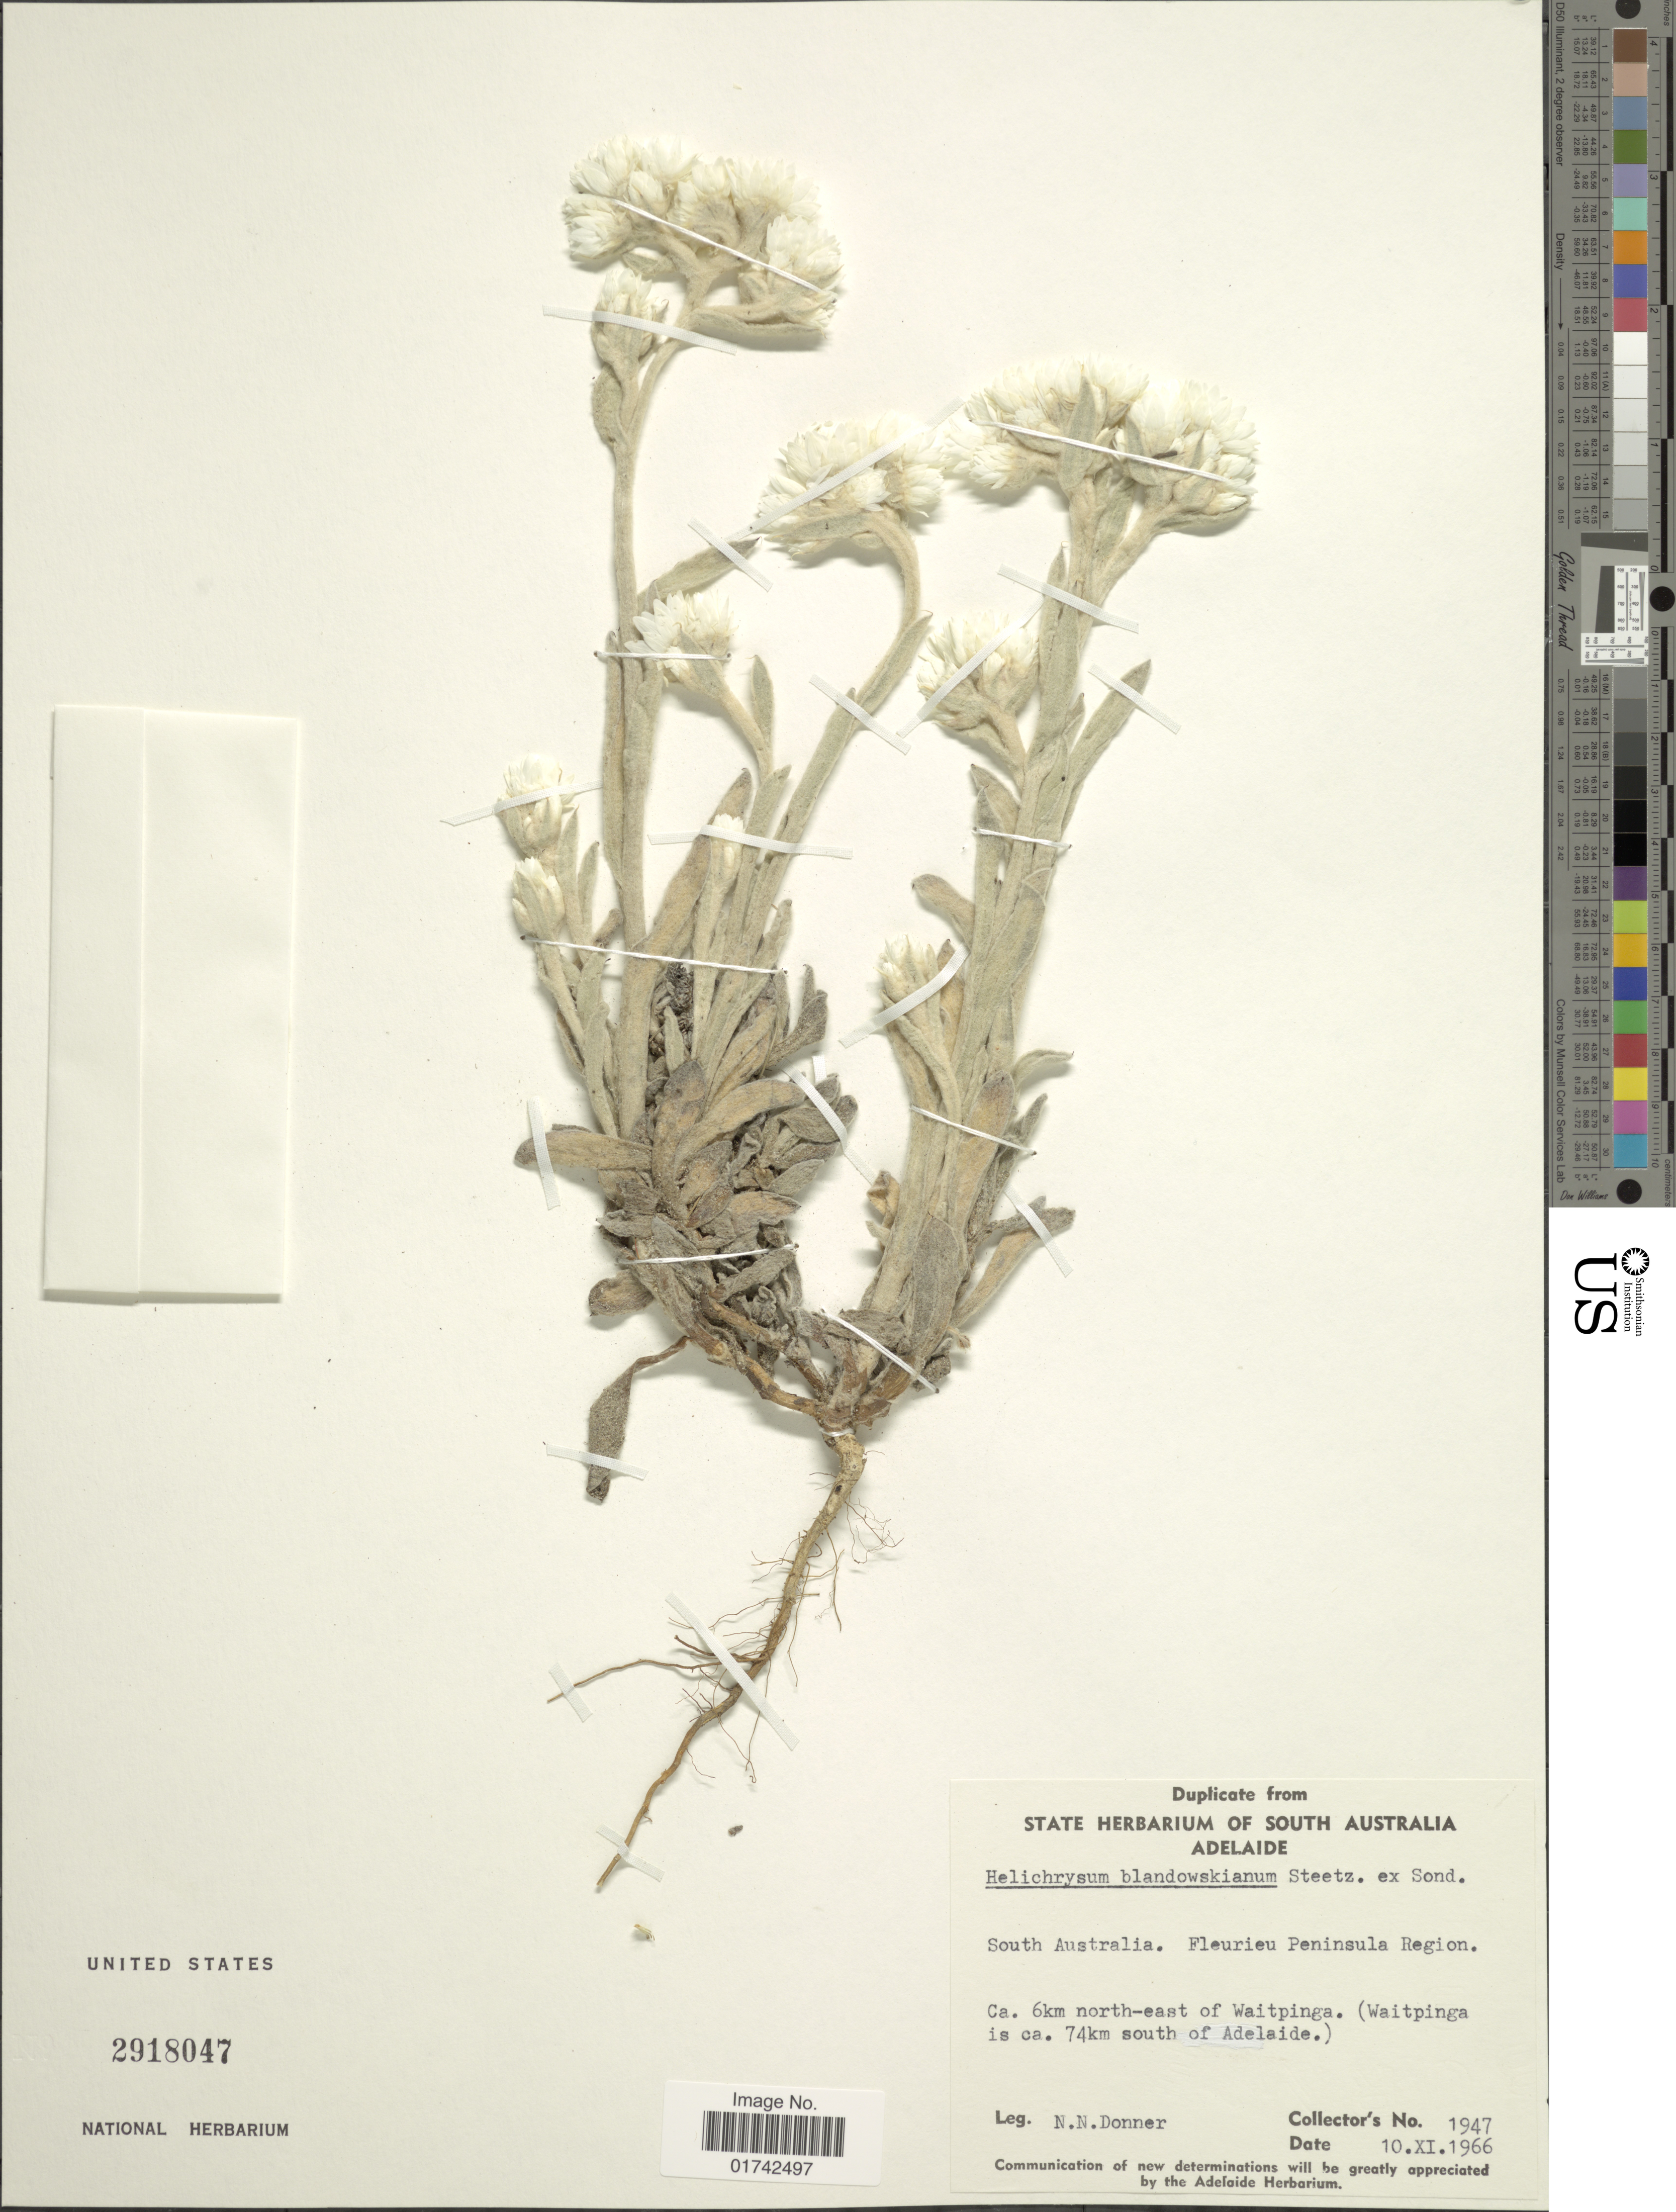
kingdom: Plantae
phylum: Tracheophyta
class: Magnoliopsida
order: Asterales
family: Asteraceae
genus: Helichrysum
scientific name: Helichrysum blandowskianum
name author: Sond.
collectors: N. Donner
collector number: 1947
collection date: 1966-11-10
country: Australia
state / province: South Australia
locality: Fleurieu Peninsula Region. Ca. 6km North-east of Waitpinga (Waitpinga is ca. 74 km south of Adelaide.)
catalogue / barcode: US 2918047